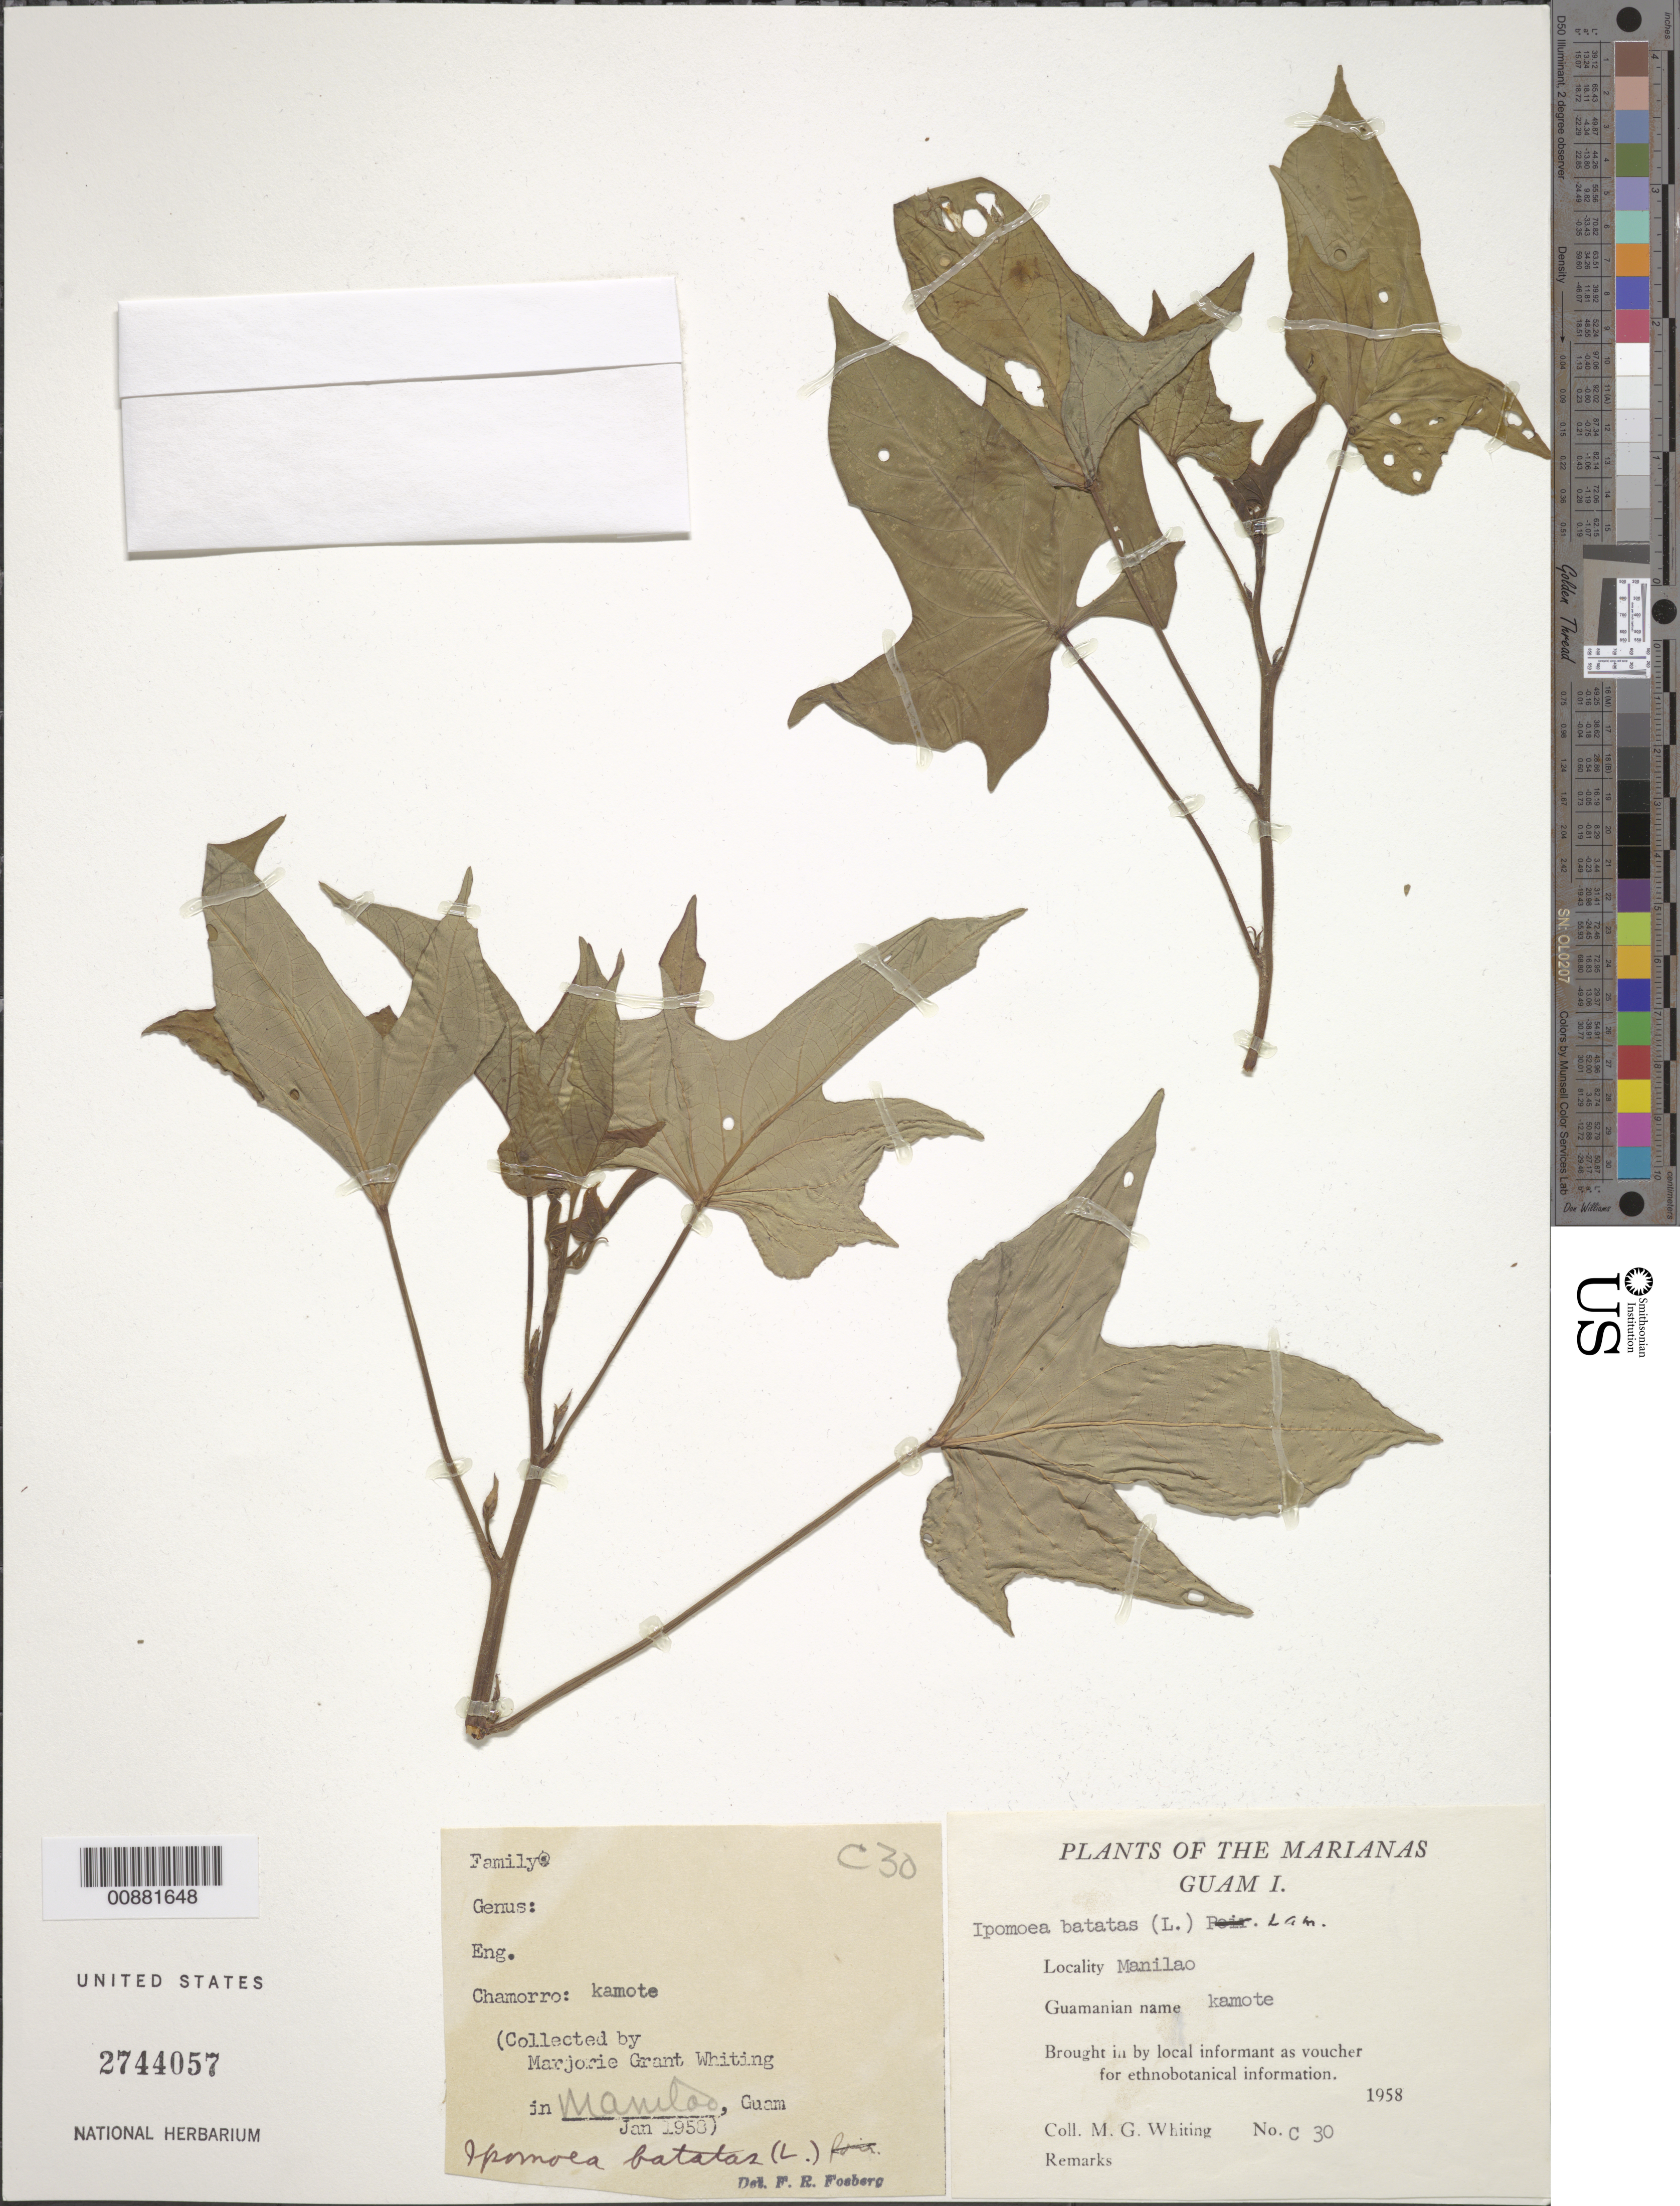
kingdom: Plantae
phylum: Tracheophyta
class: Magnoliopsida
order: Solanales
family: Convolvulaceae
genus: Ipomoea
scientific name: Ipomoea batatas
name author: (L.) Lam.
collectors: M. Whiting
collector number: C 30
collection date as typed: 01 Jan 1958 to 31 Jan 1958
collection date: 1958-01-01/1958-01-31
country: Guam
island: Guam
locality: Manilao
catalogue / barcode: US 2744057